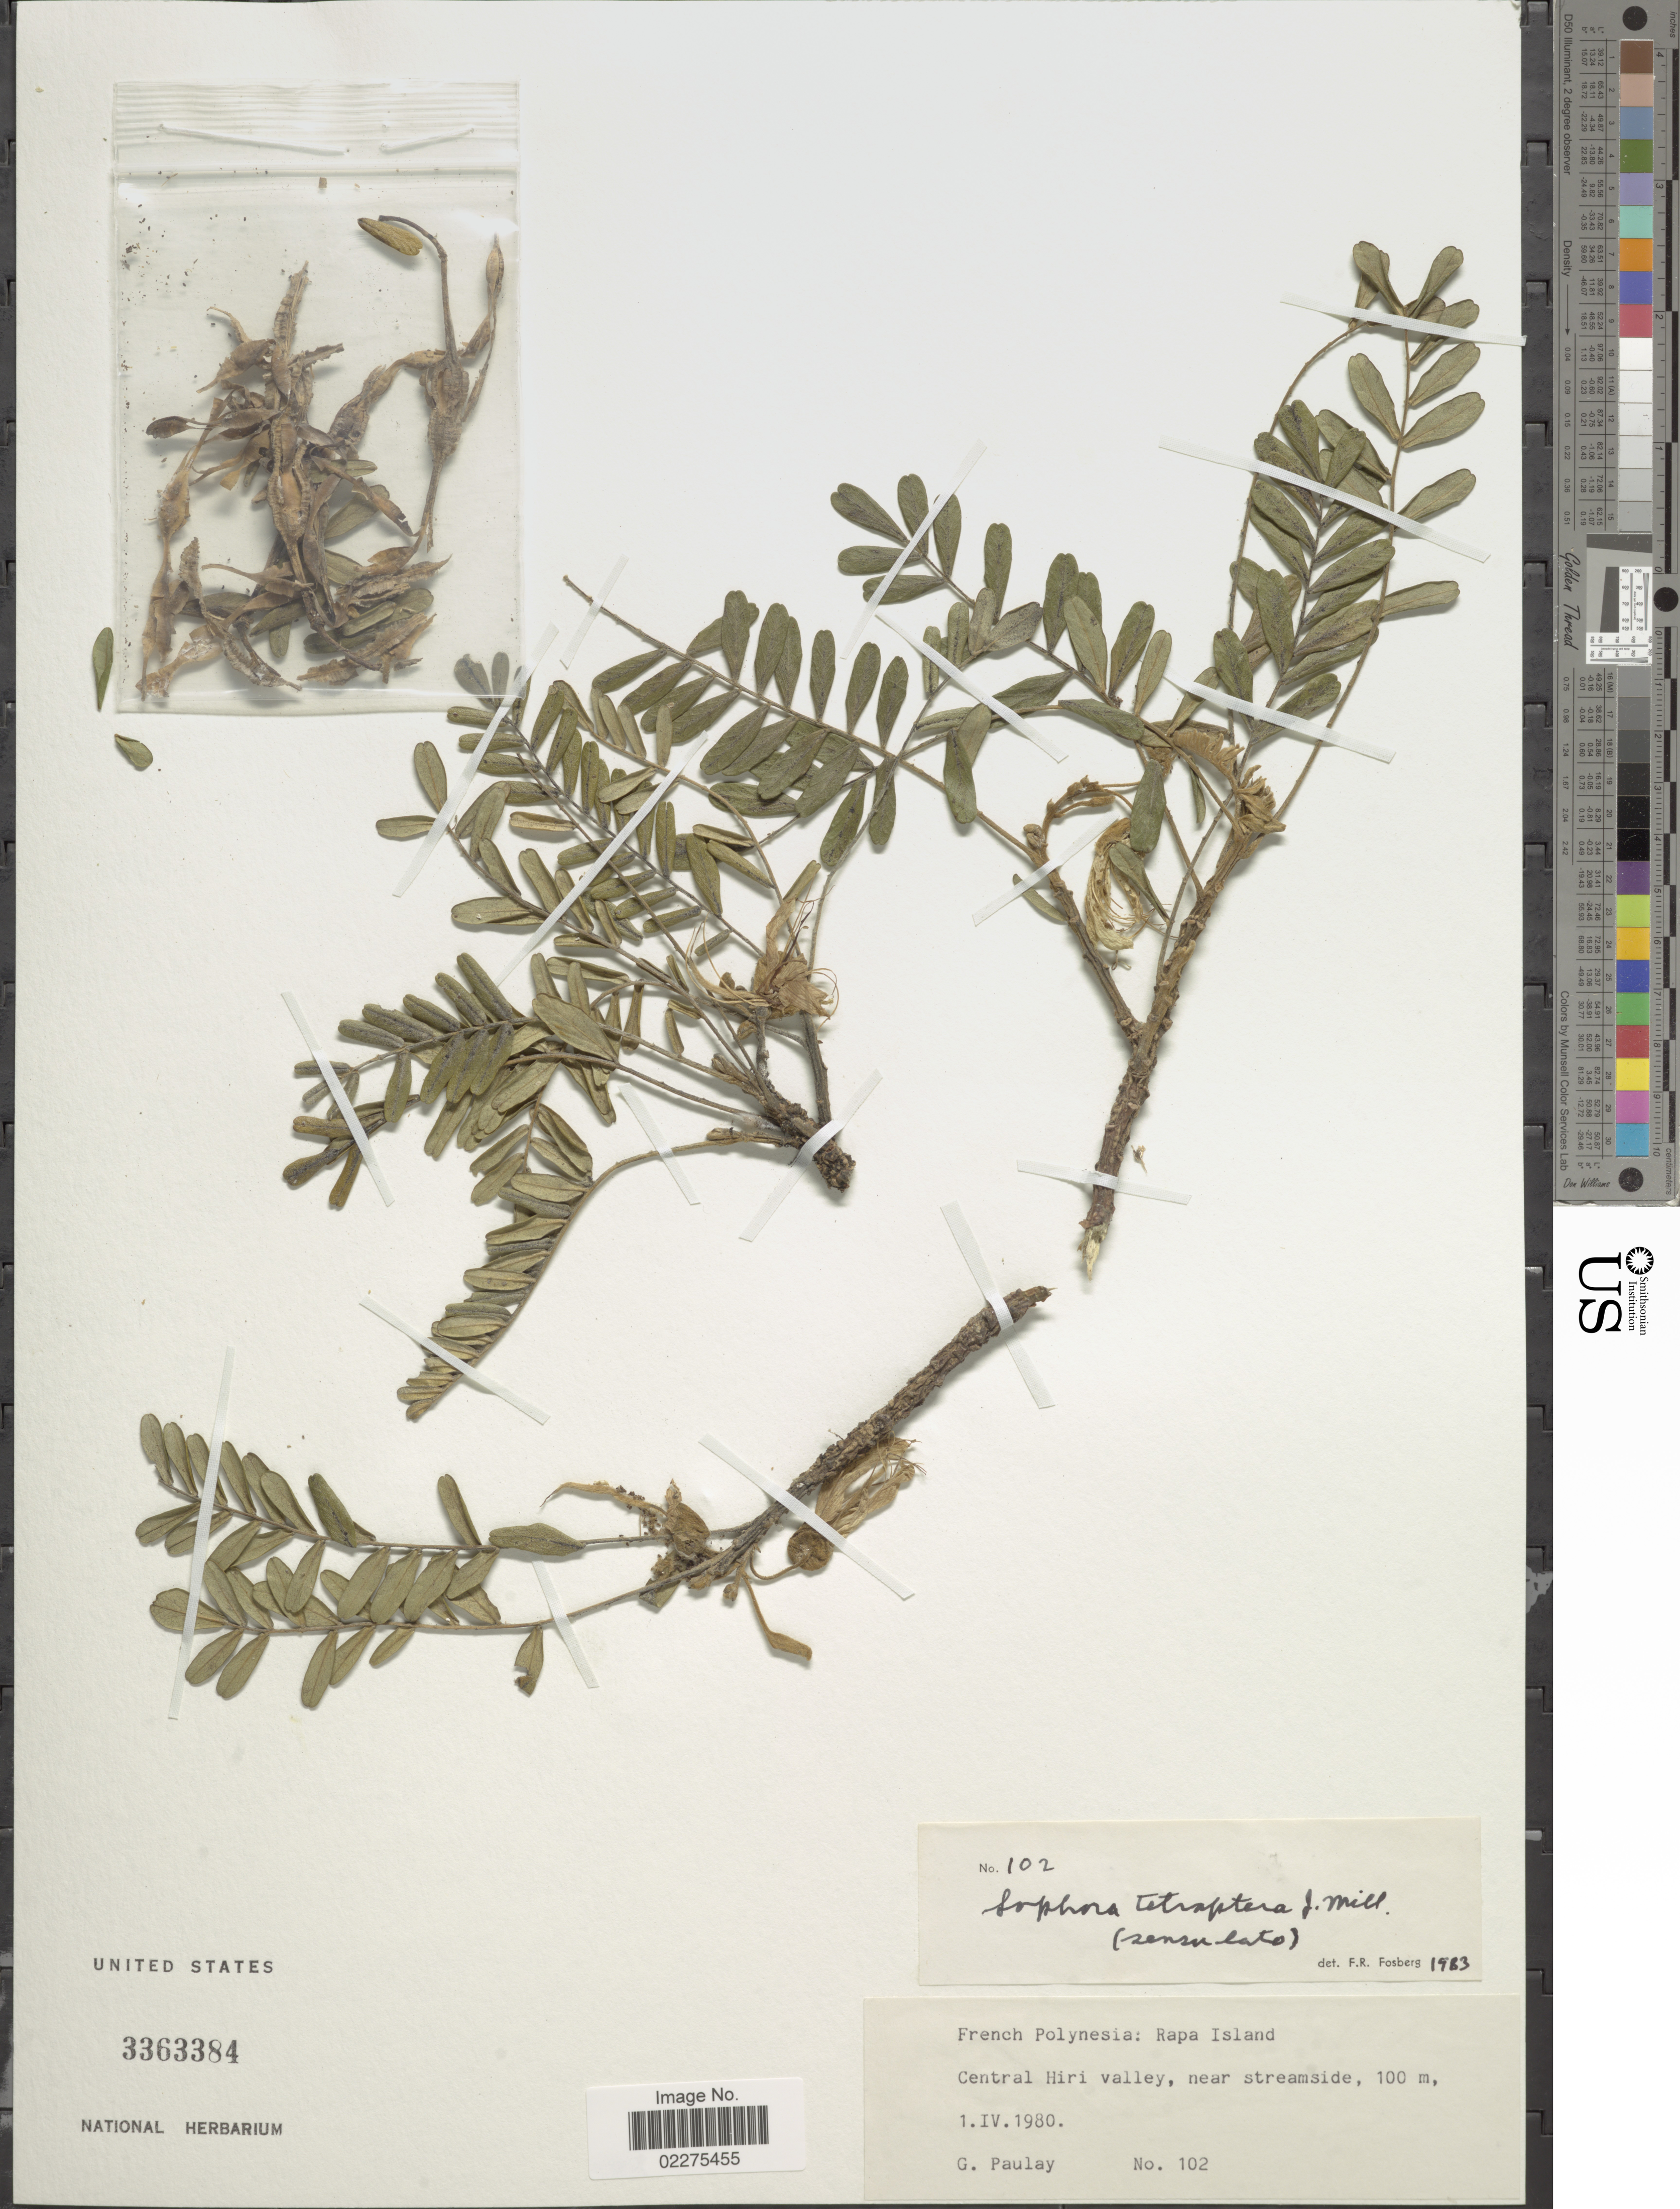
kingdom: Plantae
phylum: Tracheophyta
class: Magnoliopsida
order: Fabales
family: Fabaceae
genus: Sophora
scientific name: Sophora tetraptera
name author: J.F. Mill.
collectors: G. Paulay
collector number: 102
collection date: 1980-04-01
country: French Polynesia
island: Rapa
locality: Rapa Island. Central Hiri Valley, near streamside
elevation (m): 100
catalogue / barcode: US 3363384